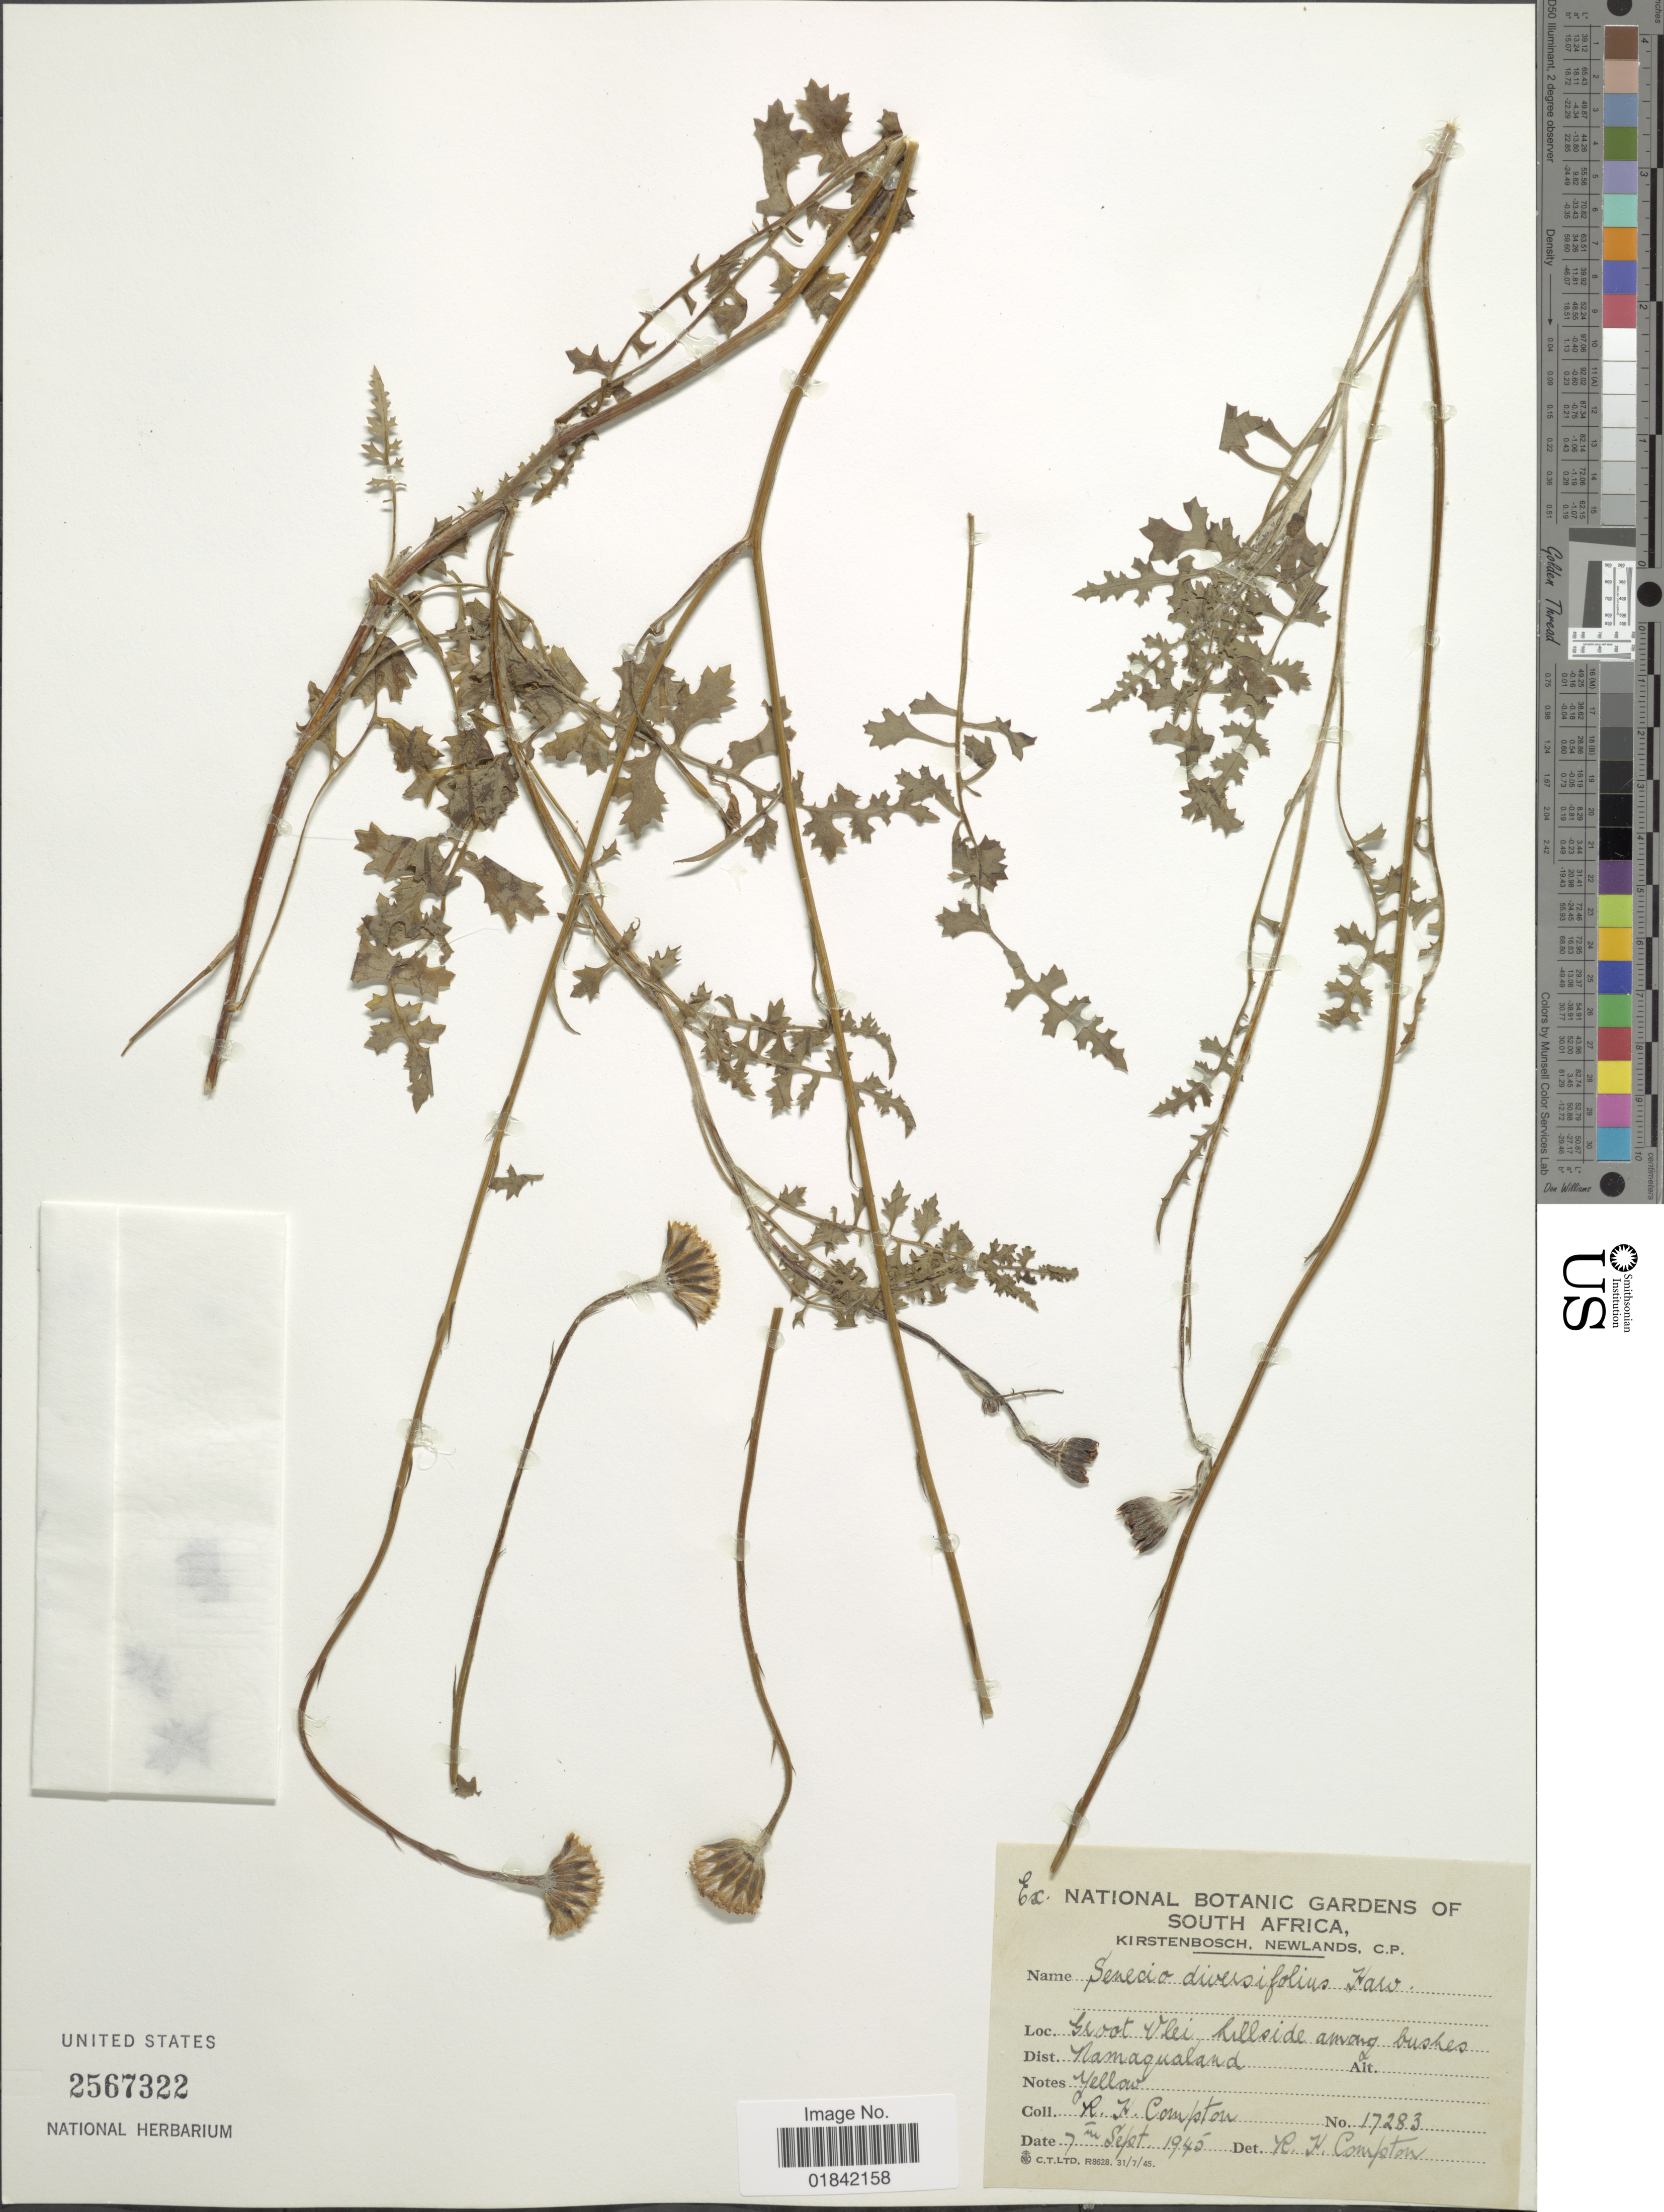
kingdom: Plantae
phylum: Tracheophyta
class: Magnoliopsida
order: Asterales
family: Asteraceae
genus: Senecio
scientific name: Senecio diversifolius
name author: Dumort.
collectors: R. H. Compton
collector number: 17283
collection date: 1945-09-07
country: South Africa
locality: Groot Vlei hillside among bushes, Namaqualand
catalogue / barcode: US 256722